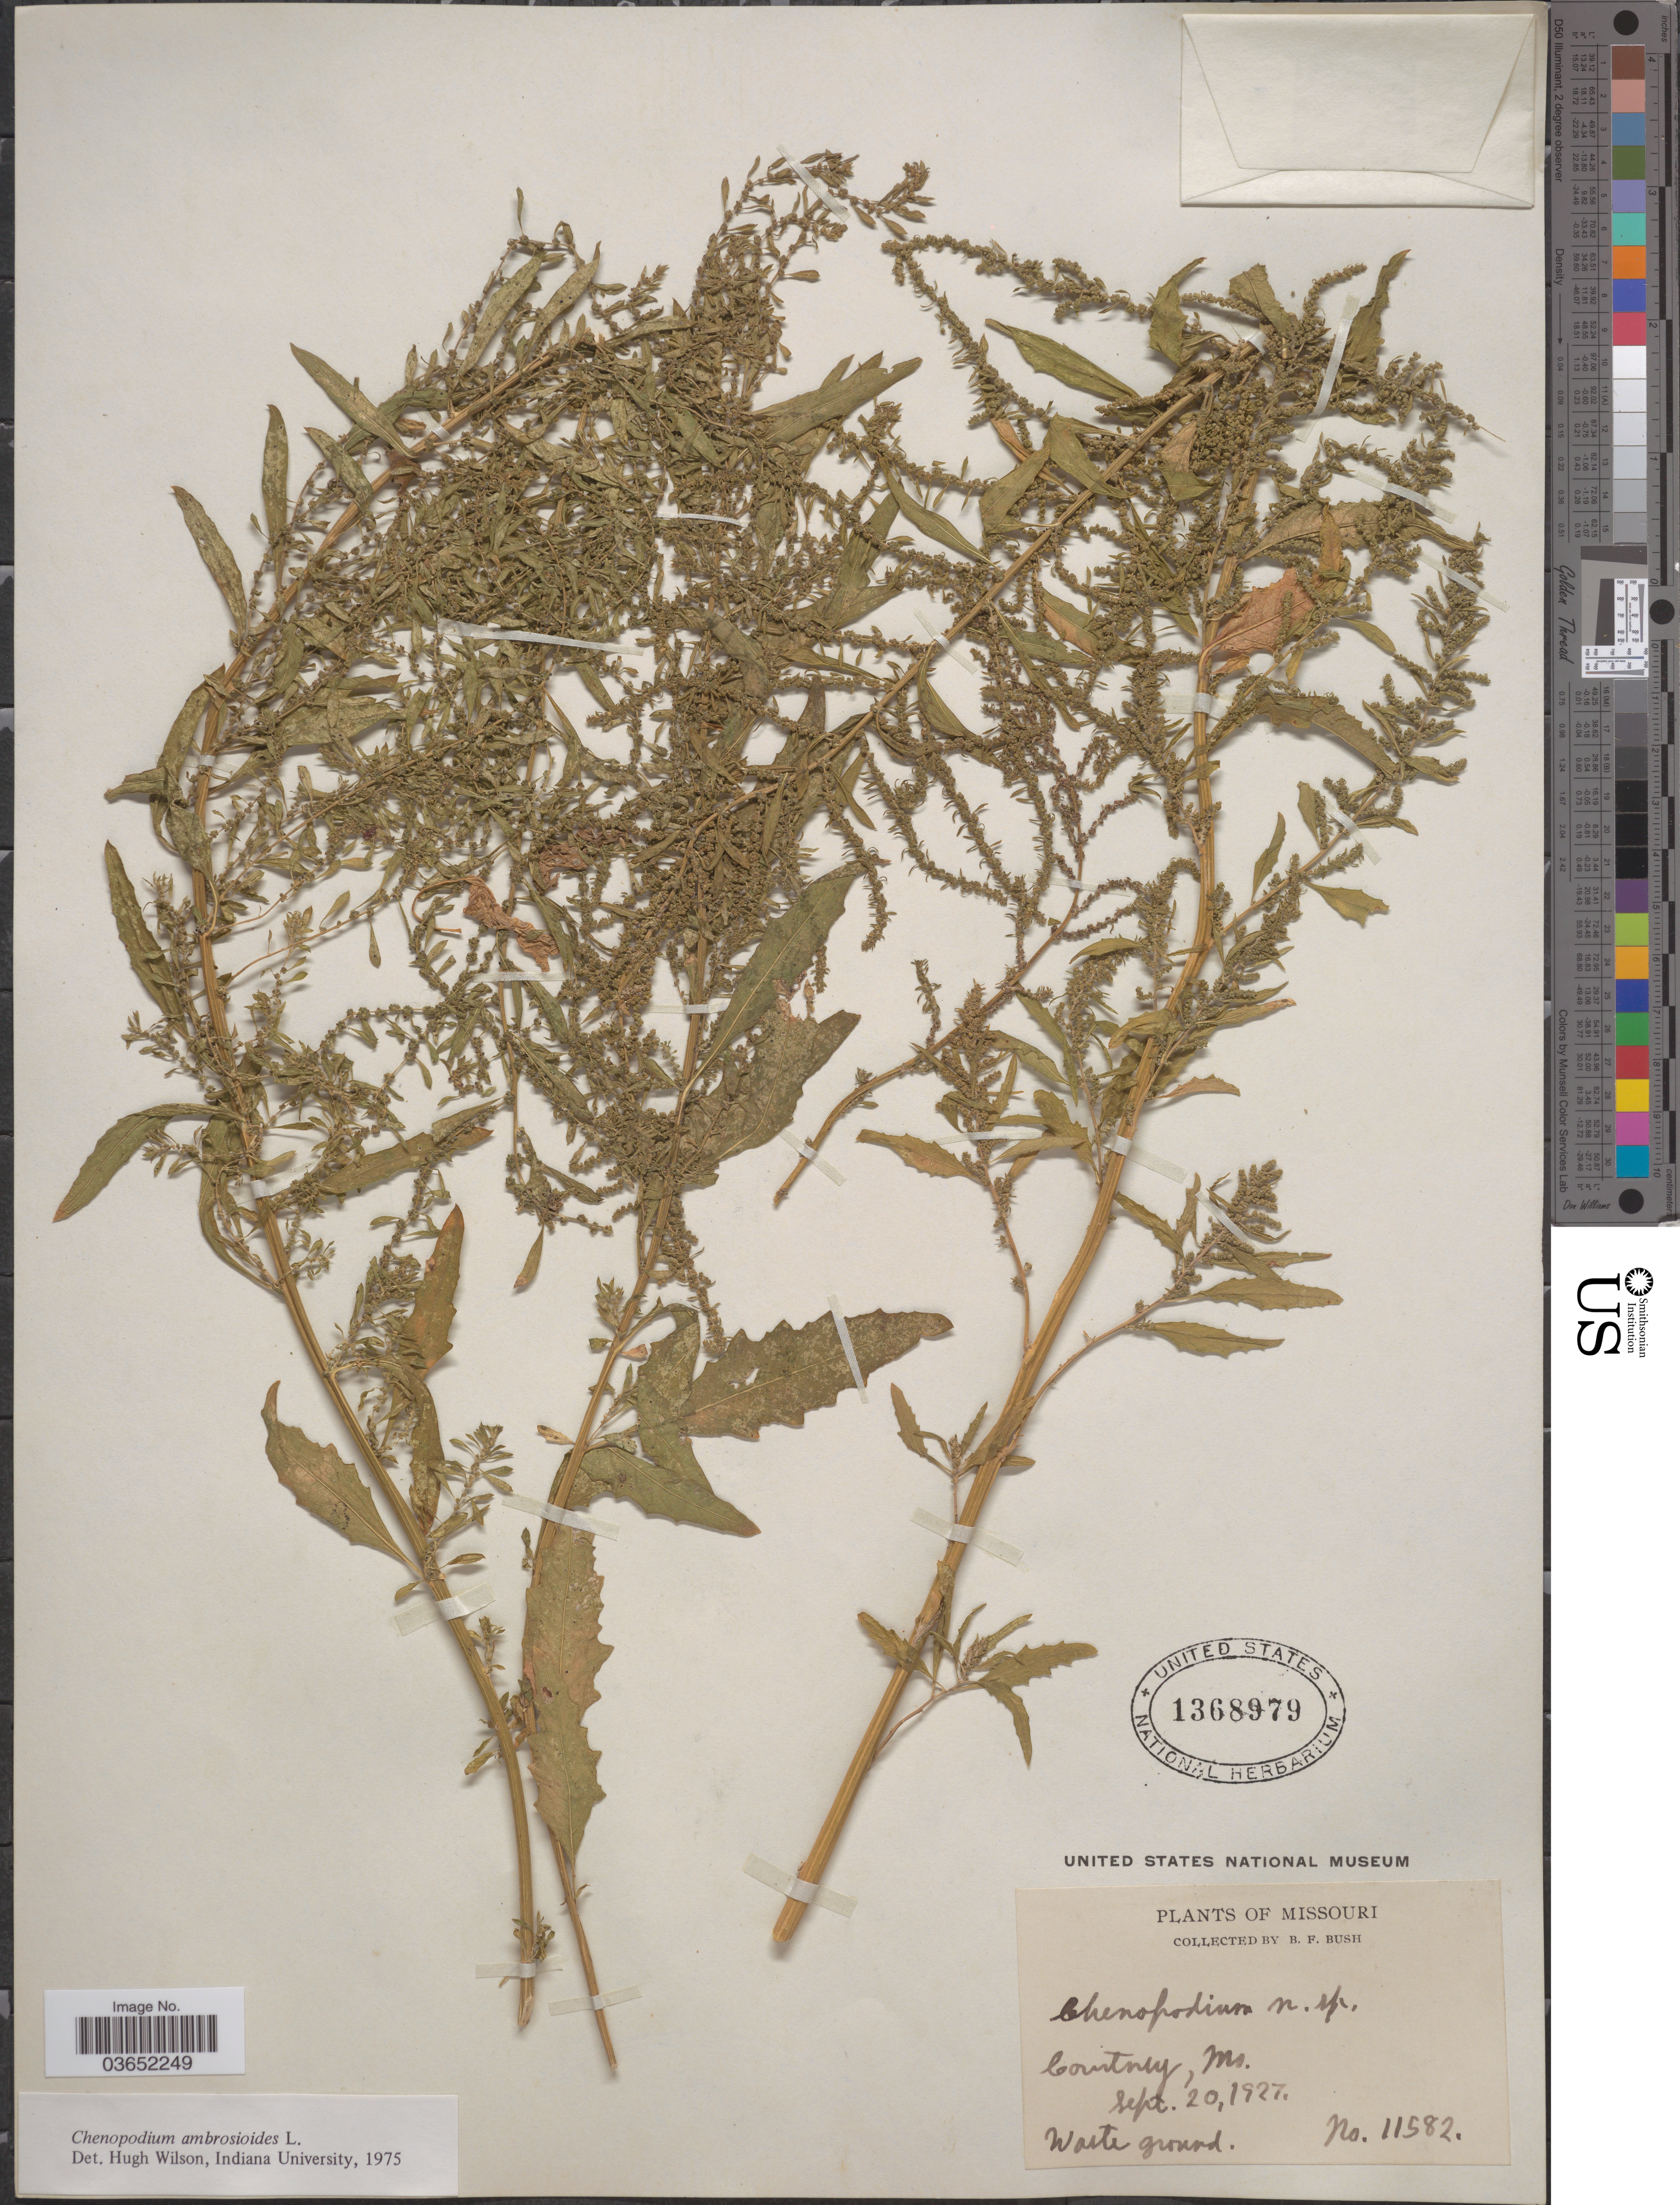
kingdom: Plantae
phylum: Tracheophyta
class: Magnoliopsida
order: Caryophyllales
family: Amaranthaceae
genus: Chenopodium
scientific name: Chenopodium ambrosioides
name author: L.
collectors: B. F. Bush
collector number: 11582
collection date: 1927-09-20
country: United States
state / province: Missouri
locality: Courtney.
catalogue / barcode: US 1368979